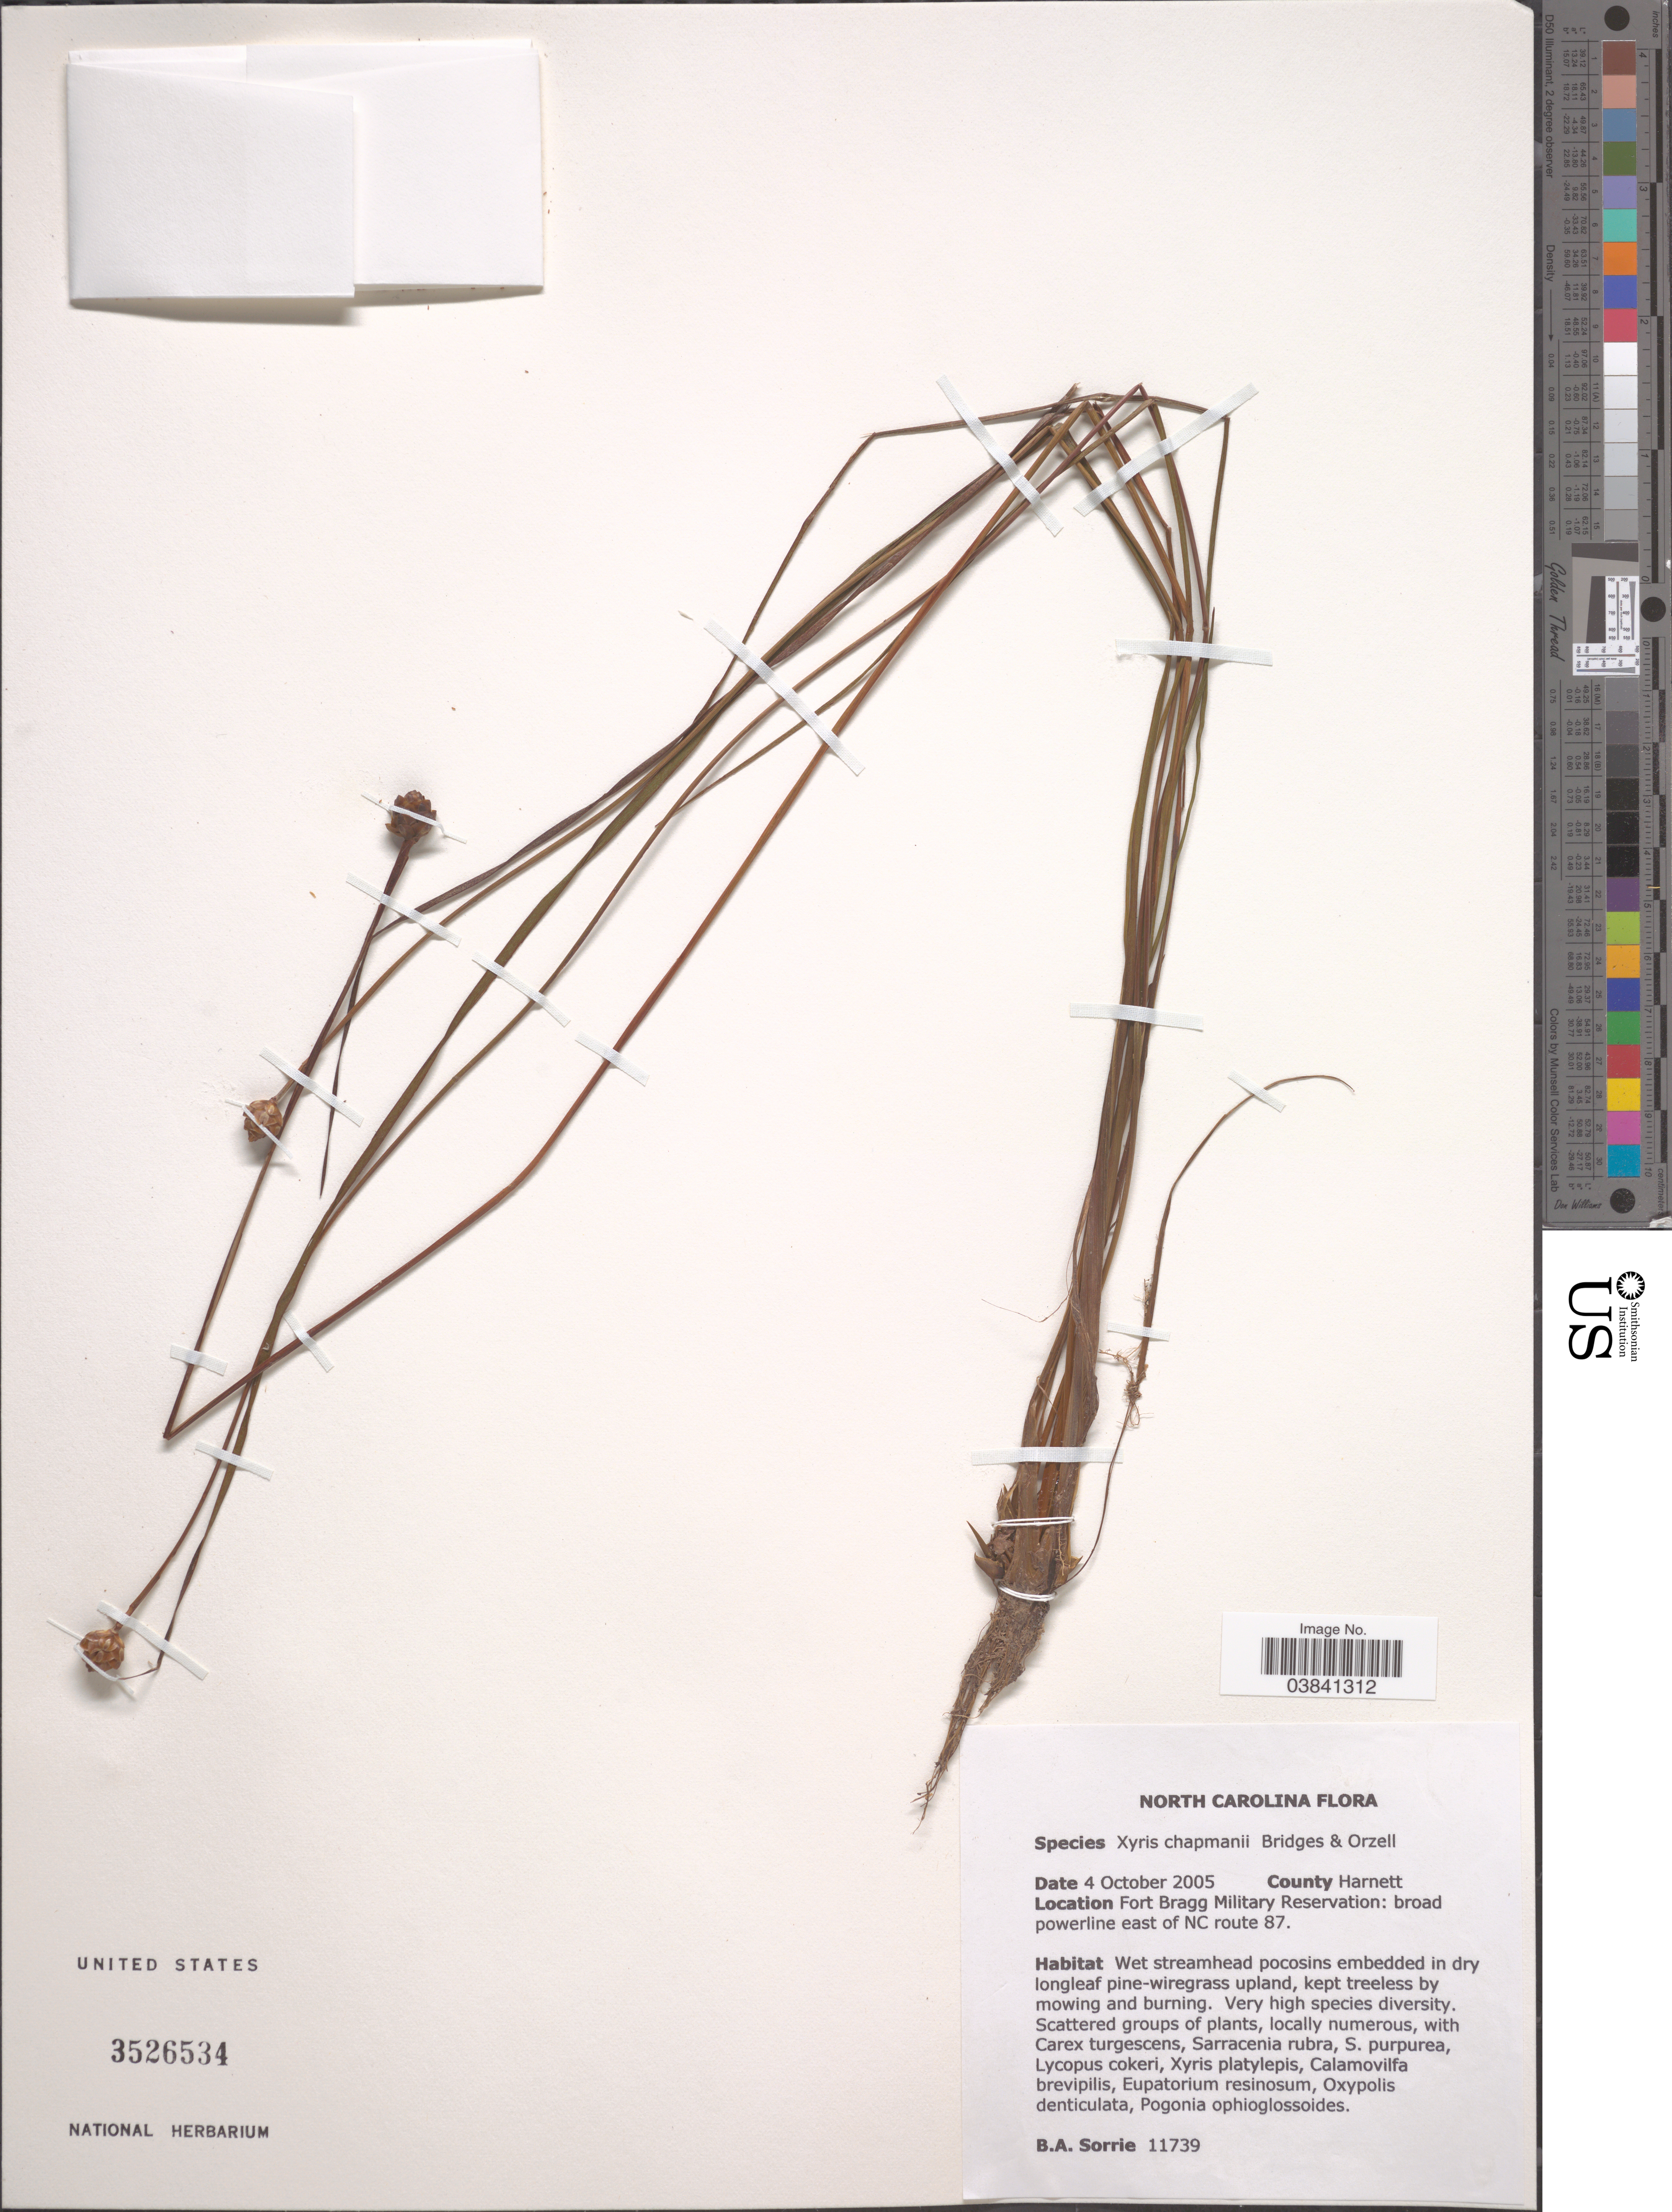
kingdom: Plantae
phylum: Tracheophyta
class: Liliopsida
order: Poales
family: Xyridaceae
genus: Xyris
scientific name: Xyris chapmanii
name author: E.L. Bridges & Orzell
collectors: B. Sorrie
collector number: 11739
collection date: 2005-10-04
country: United States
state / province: North Carolina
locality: County Harnett. Fort Bragg Military Reservation; broad powerline east of NC route 87.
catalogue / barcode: US 3526534